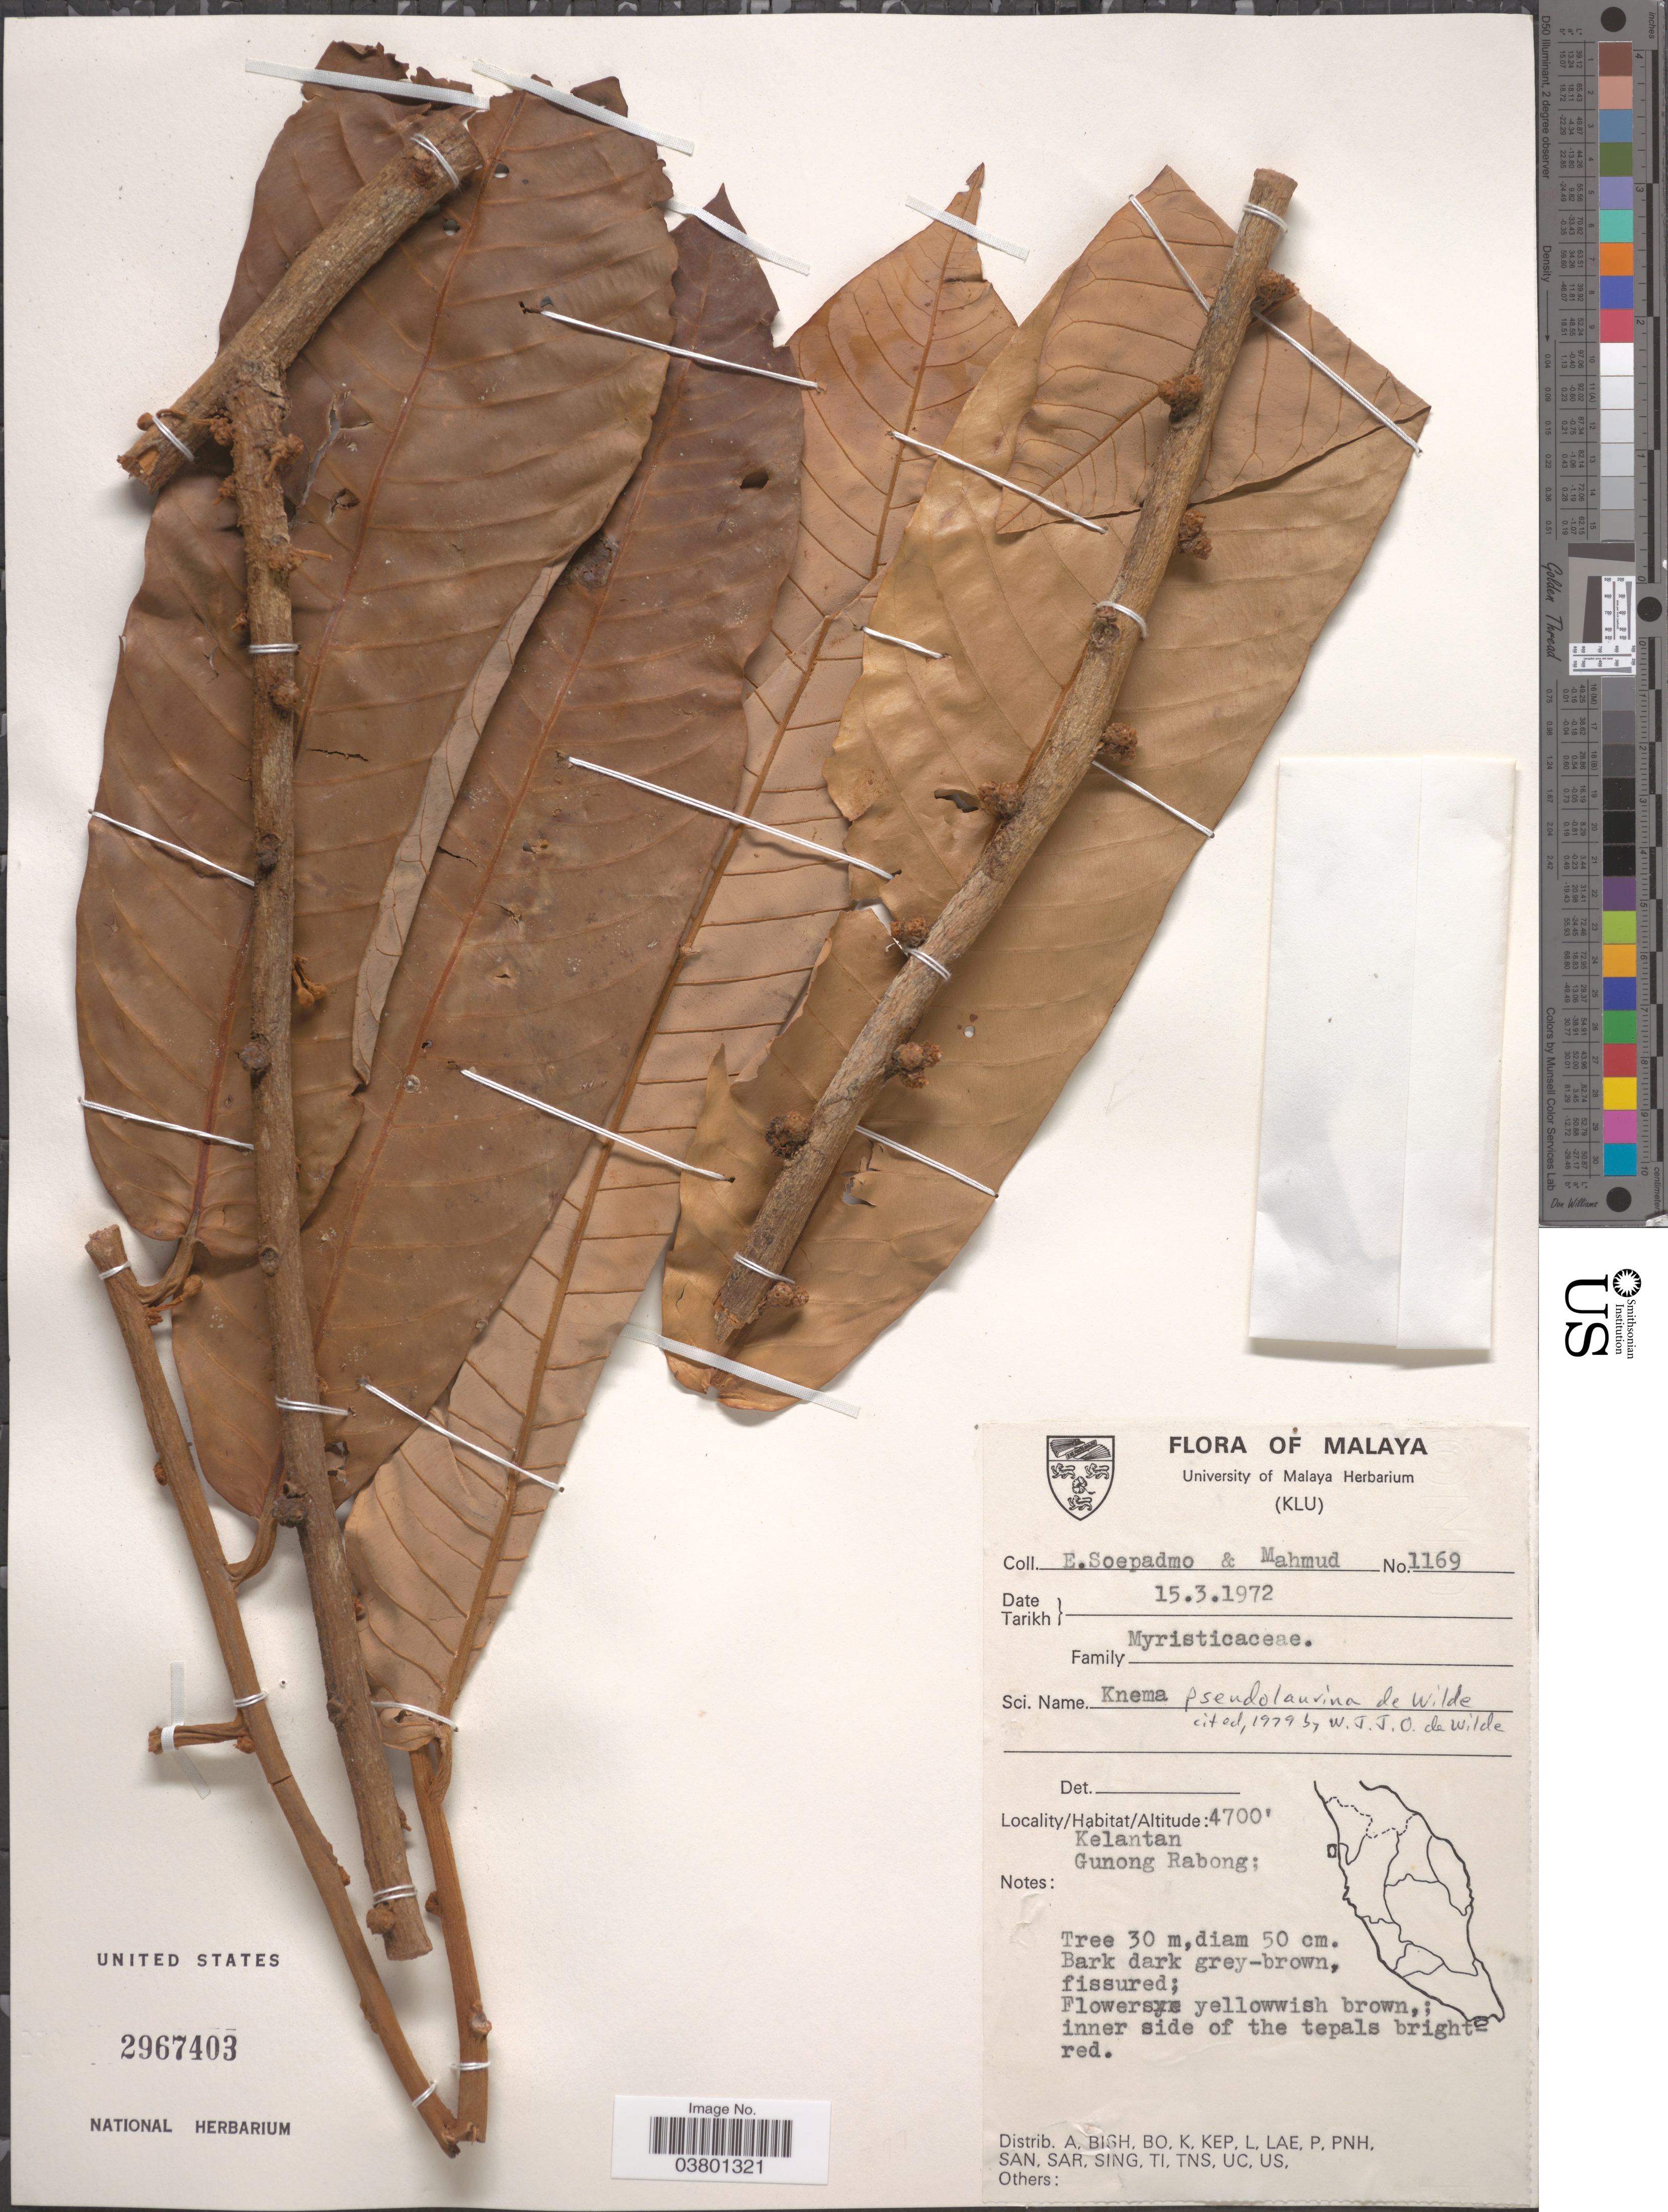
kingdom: Plantae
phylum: Tracheophyta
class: Magnoliopsida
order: Magnoliales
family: Myristicaceae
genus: Knema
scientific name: Knema pseudolaurina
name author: W.J. de Wilde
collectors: E. Soepadmo & -. Mahmud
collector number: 1169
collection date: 1972-03-15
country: Malaysia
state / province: Kelantan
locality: Gunong Rabong.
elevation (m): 1433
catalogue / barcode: US 2967403